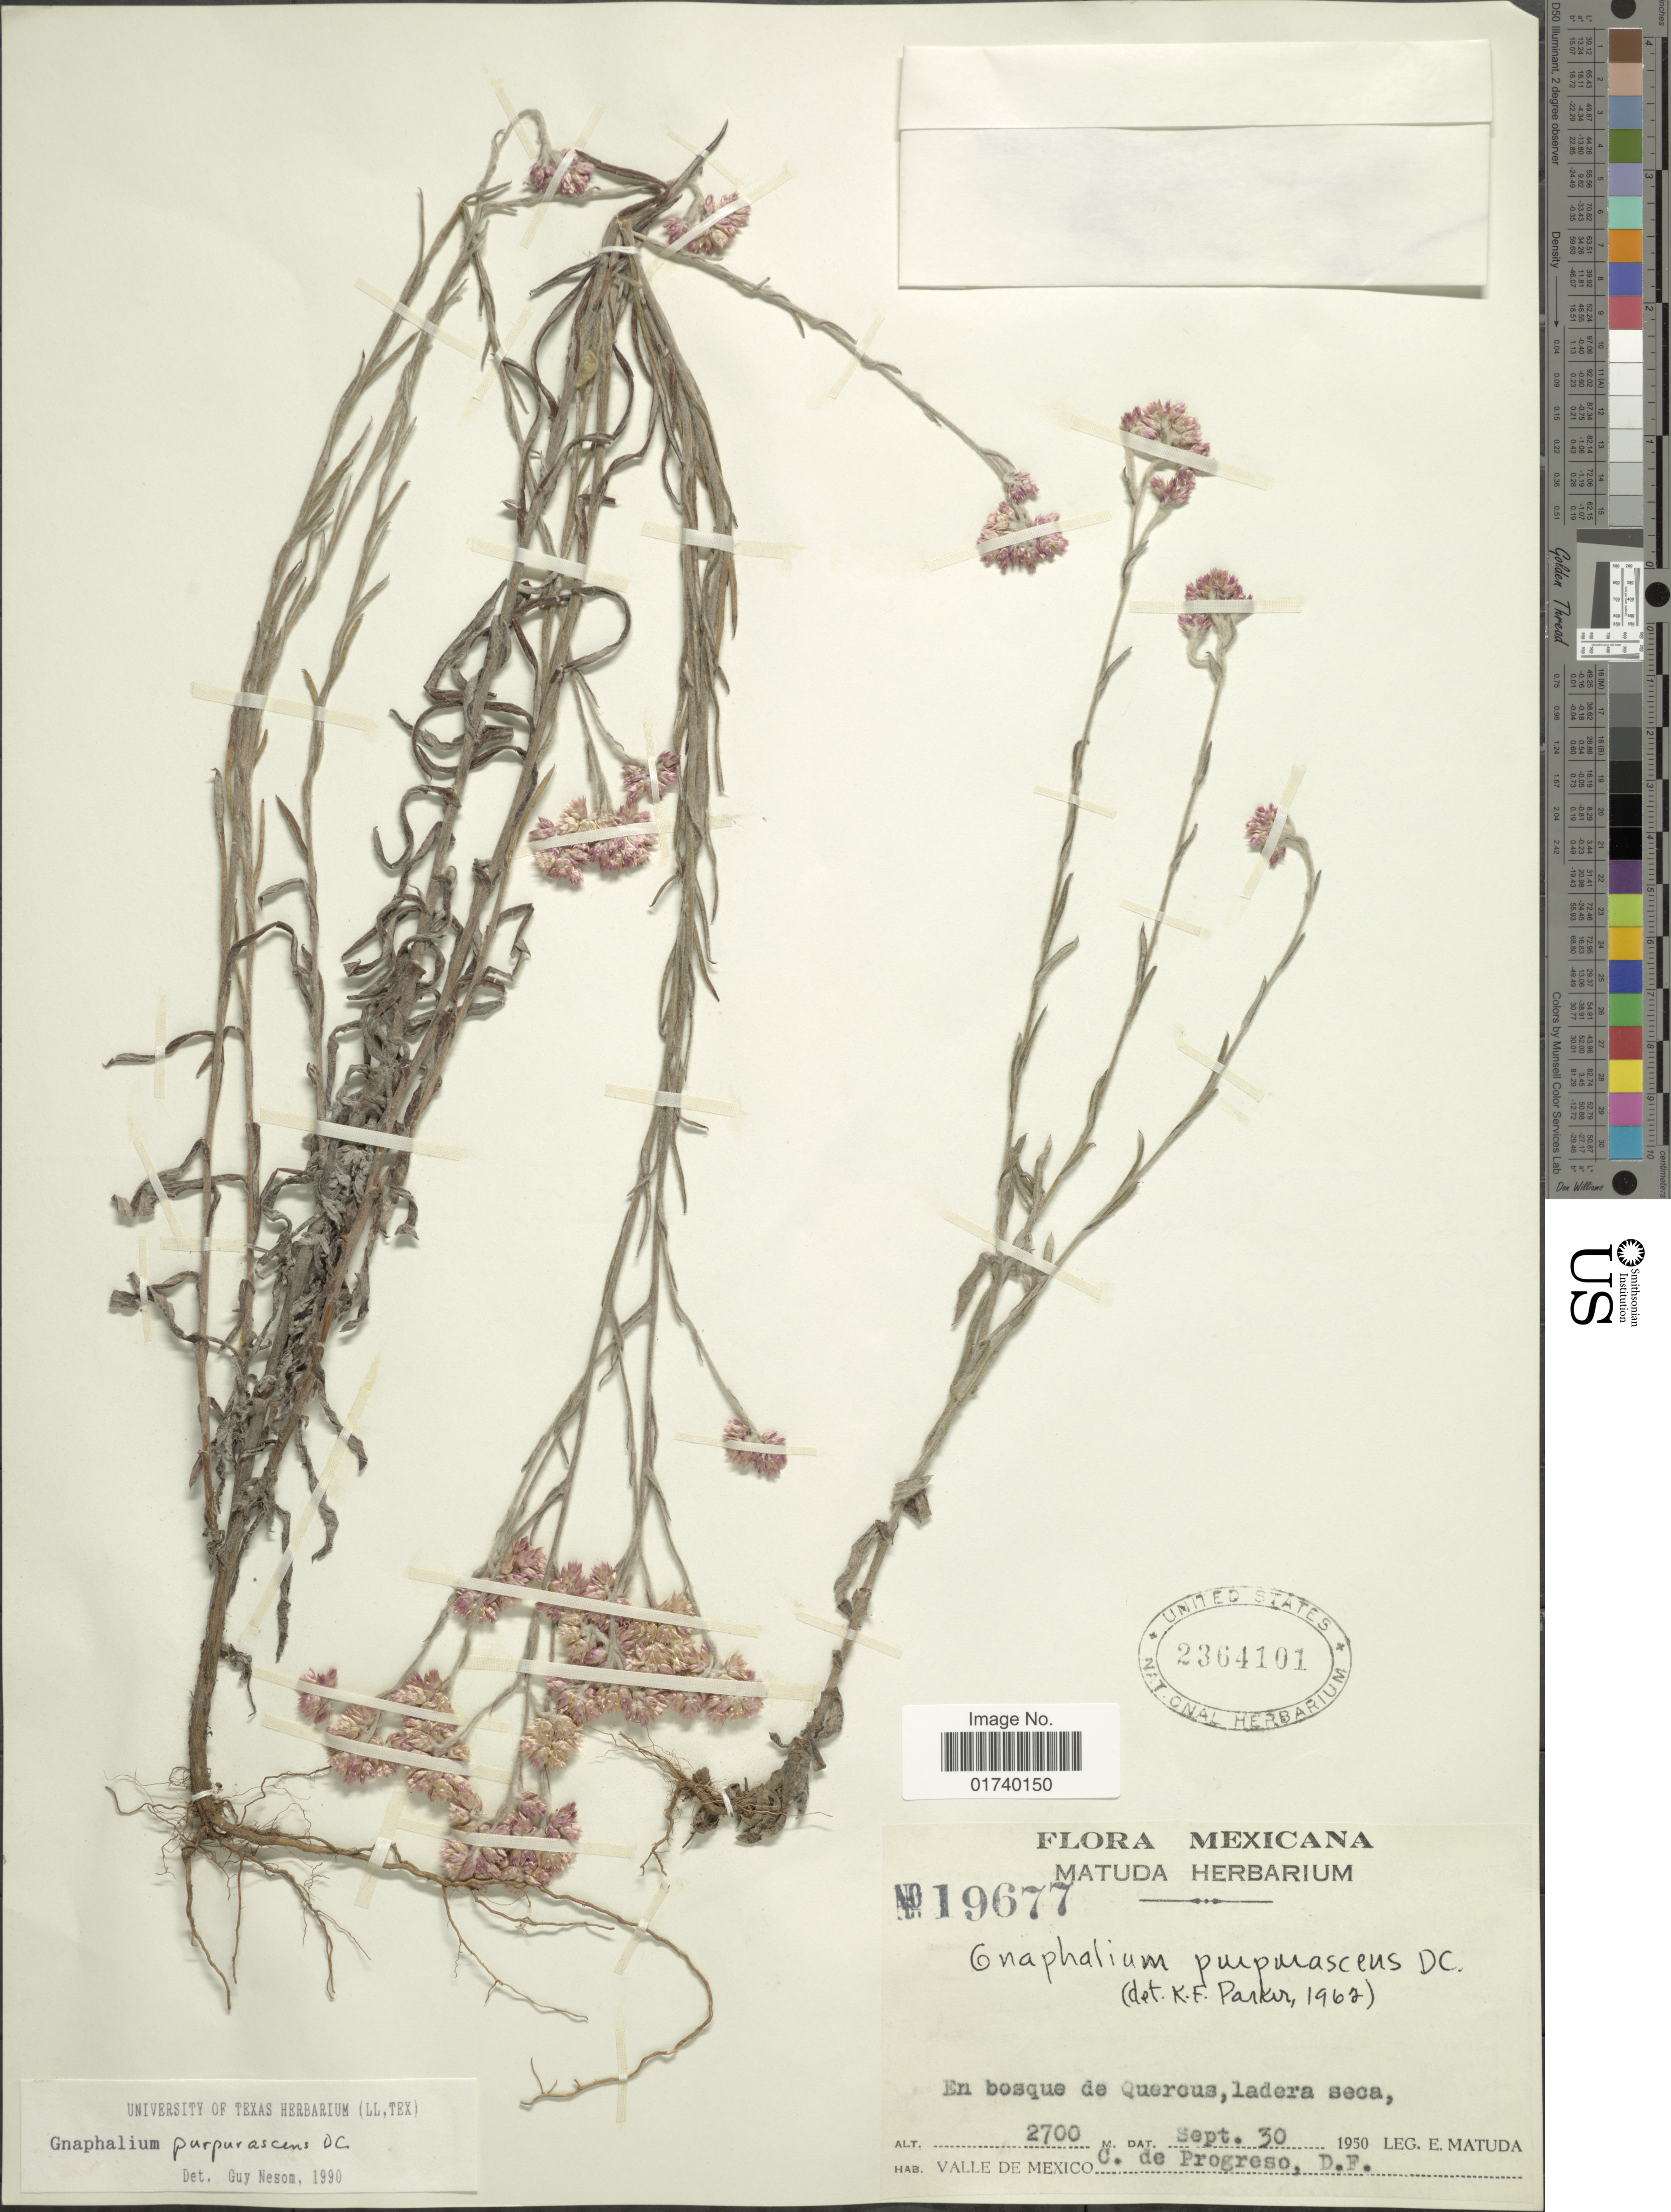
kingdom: Plantae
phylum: Tracheophyta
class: Magnoliopsida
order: Asterales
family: Asteraceae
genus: Pseudognaphalium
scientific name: Pseudognaphalium purpurascens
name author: (DC.) Anderb.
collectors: E. Matuda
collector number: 19677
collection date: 1950-09-30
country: Mexico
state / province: Distrito Federal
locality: En bosque de Quercu, Ladera Seca, valle de mexico, C de Progreso, D. F.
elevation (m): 2700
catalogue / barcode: US 2364101